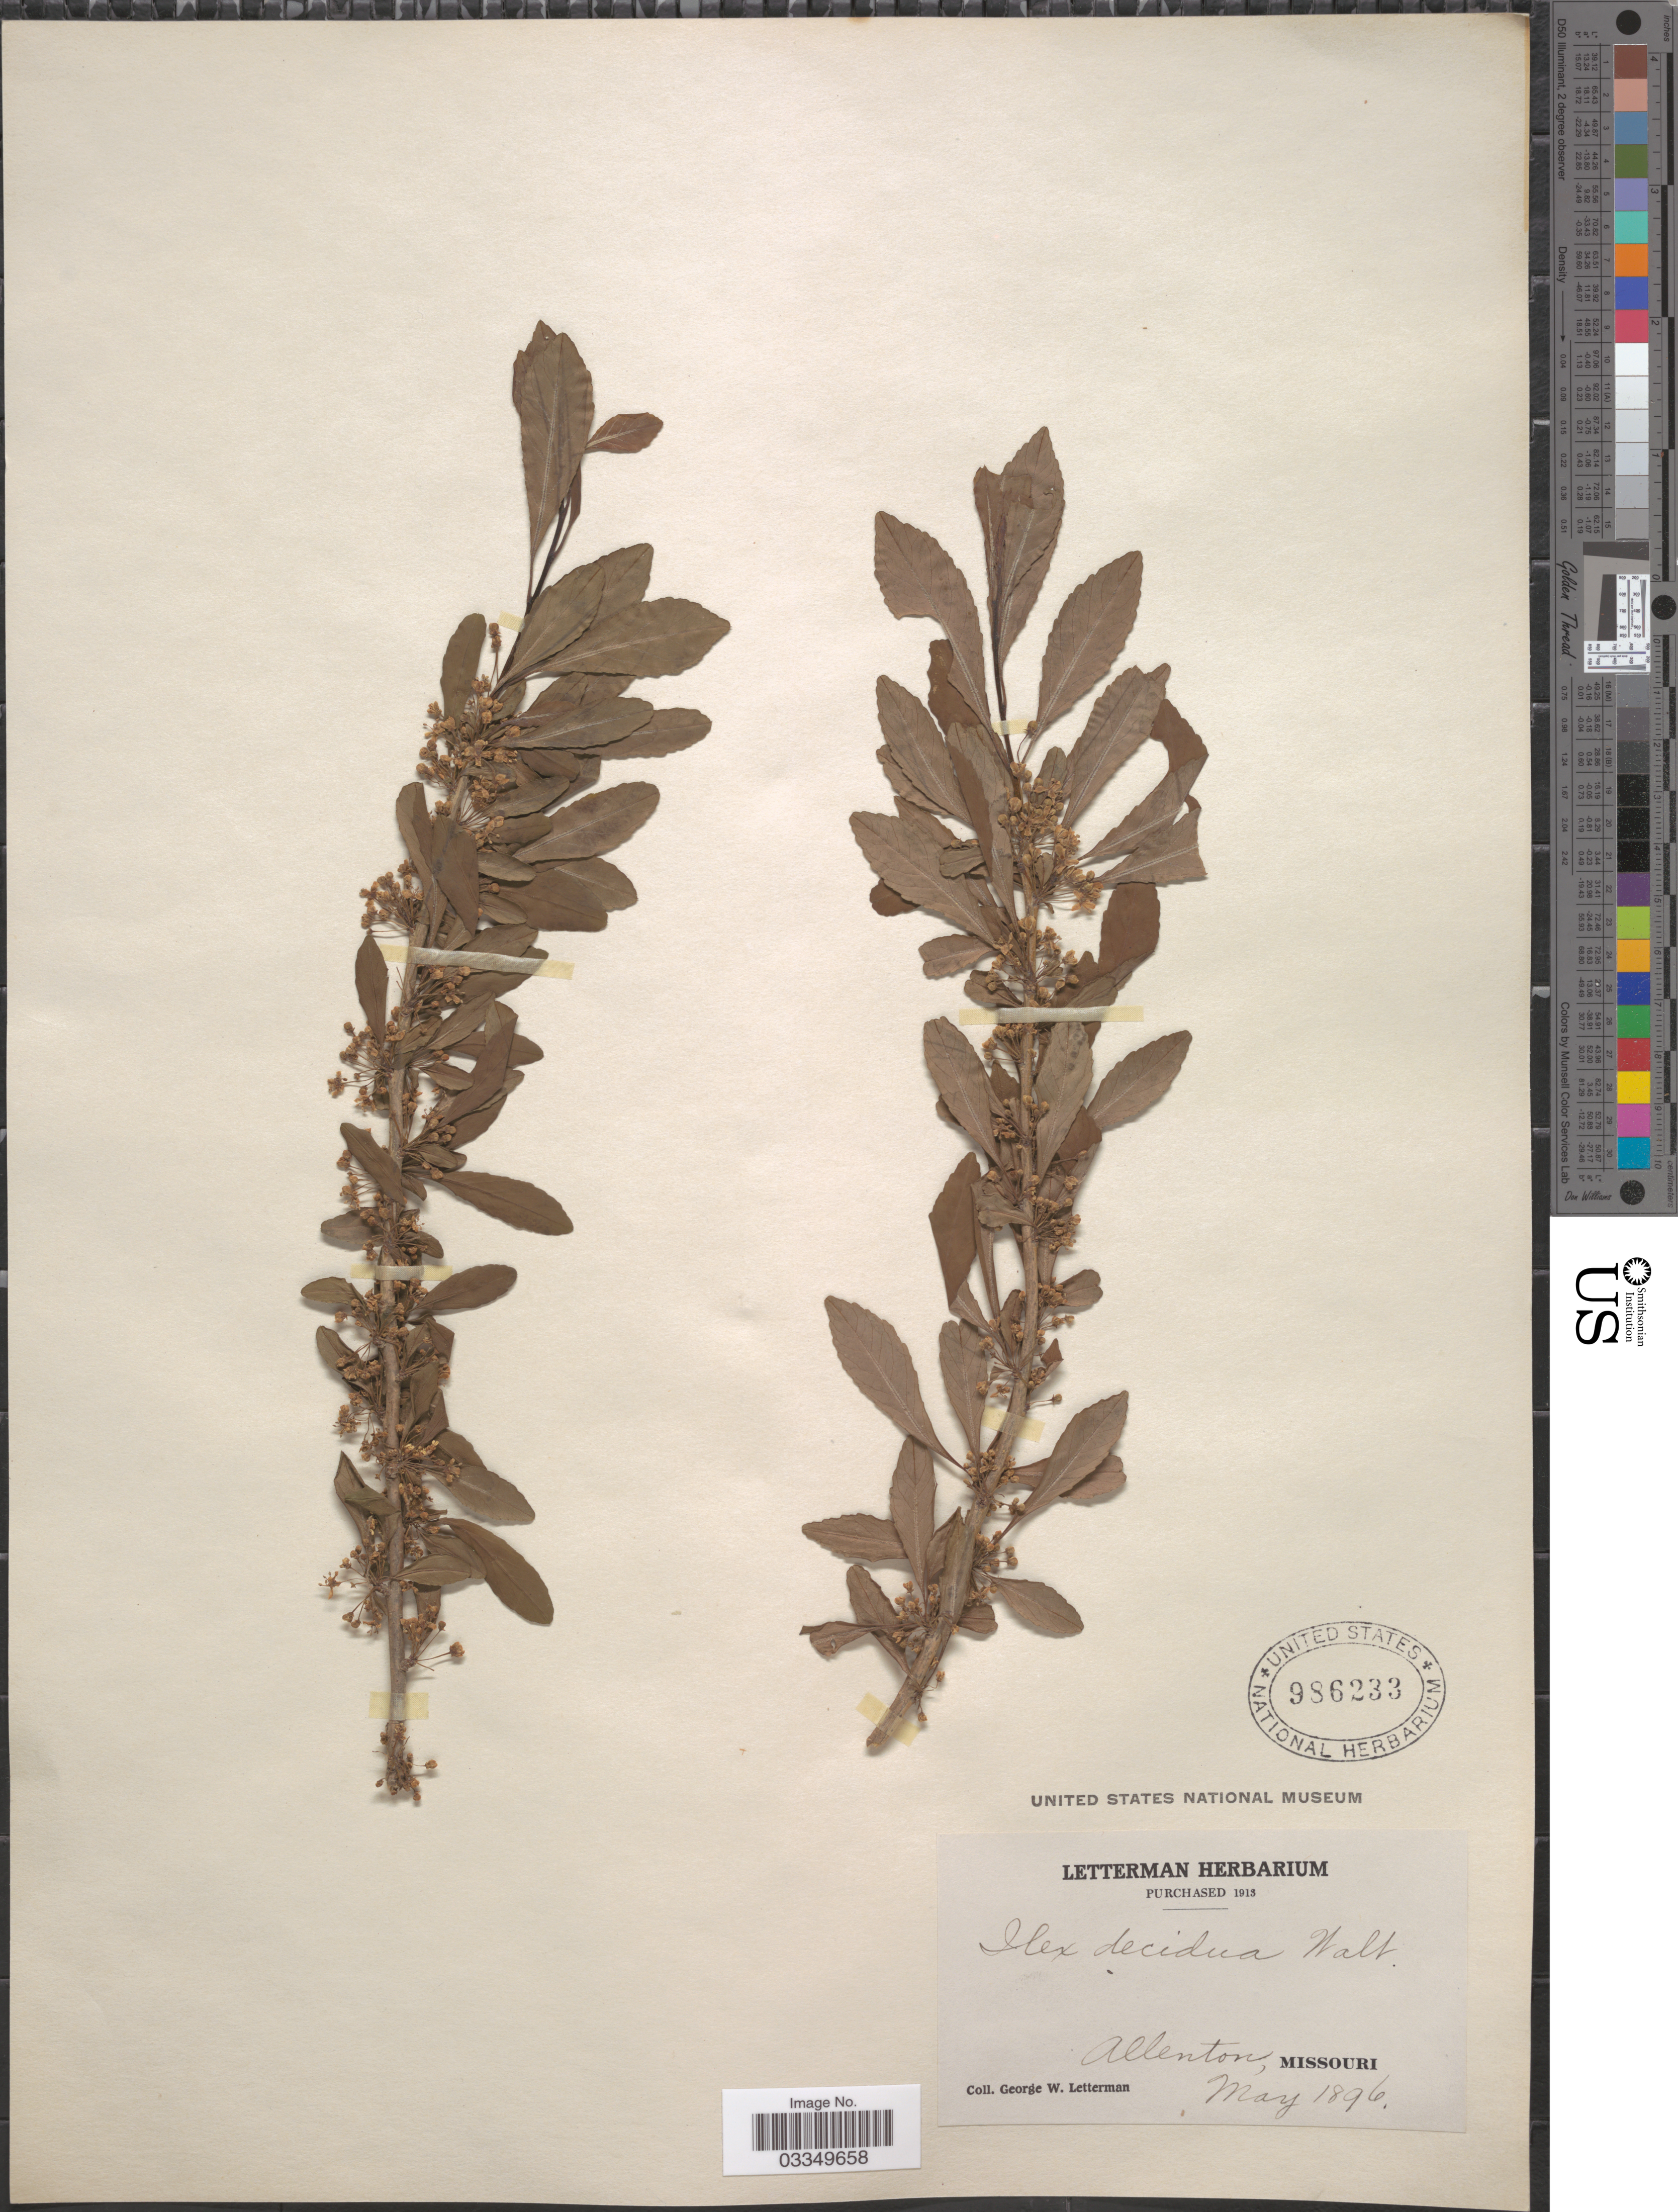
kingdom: Plantae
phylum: Tracheophyta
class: Magnoliopsida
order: Aquifoliales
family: Aquifoliaceae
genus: Ilex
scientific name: Ilex decidua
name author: Walter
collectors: G. W. Letterman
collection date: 1896-05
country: United States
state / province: Missouri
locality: Allenton.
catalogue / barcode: US 986233